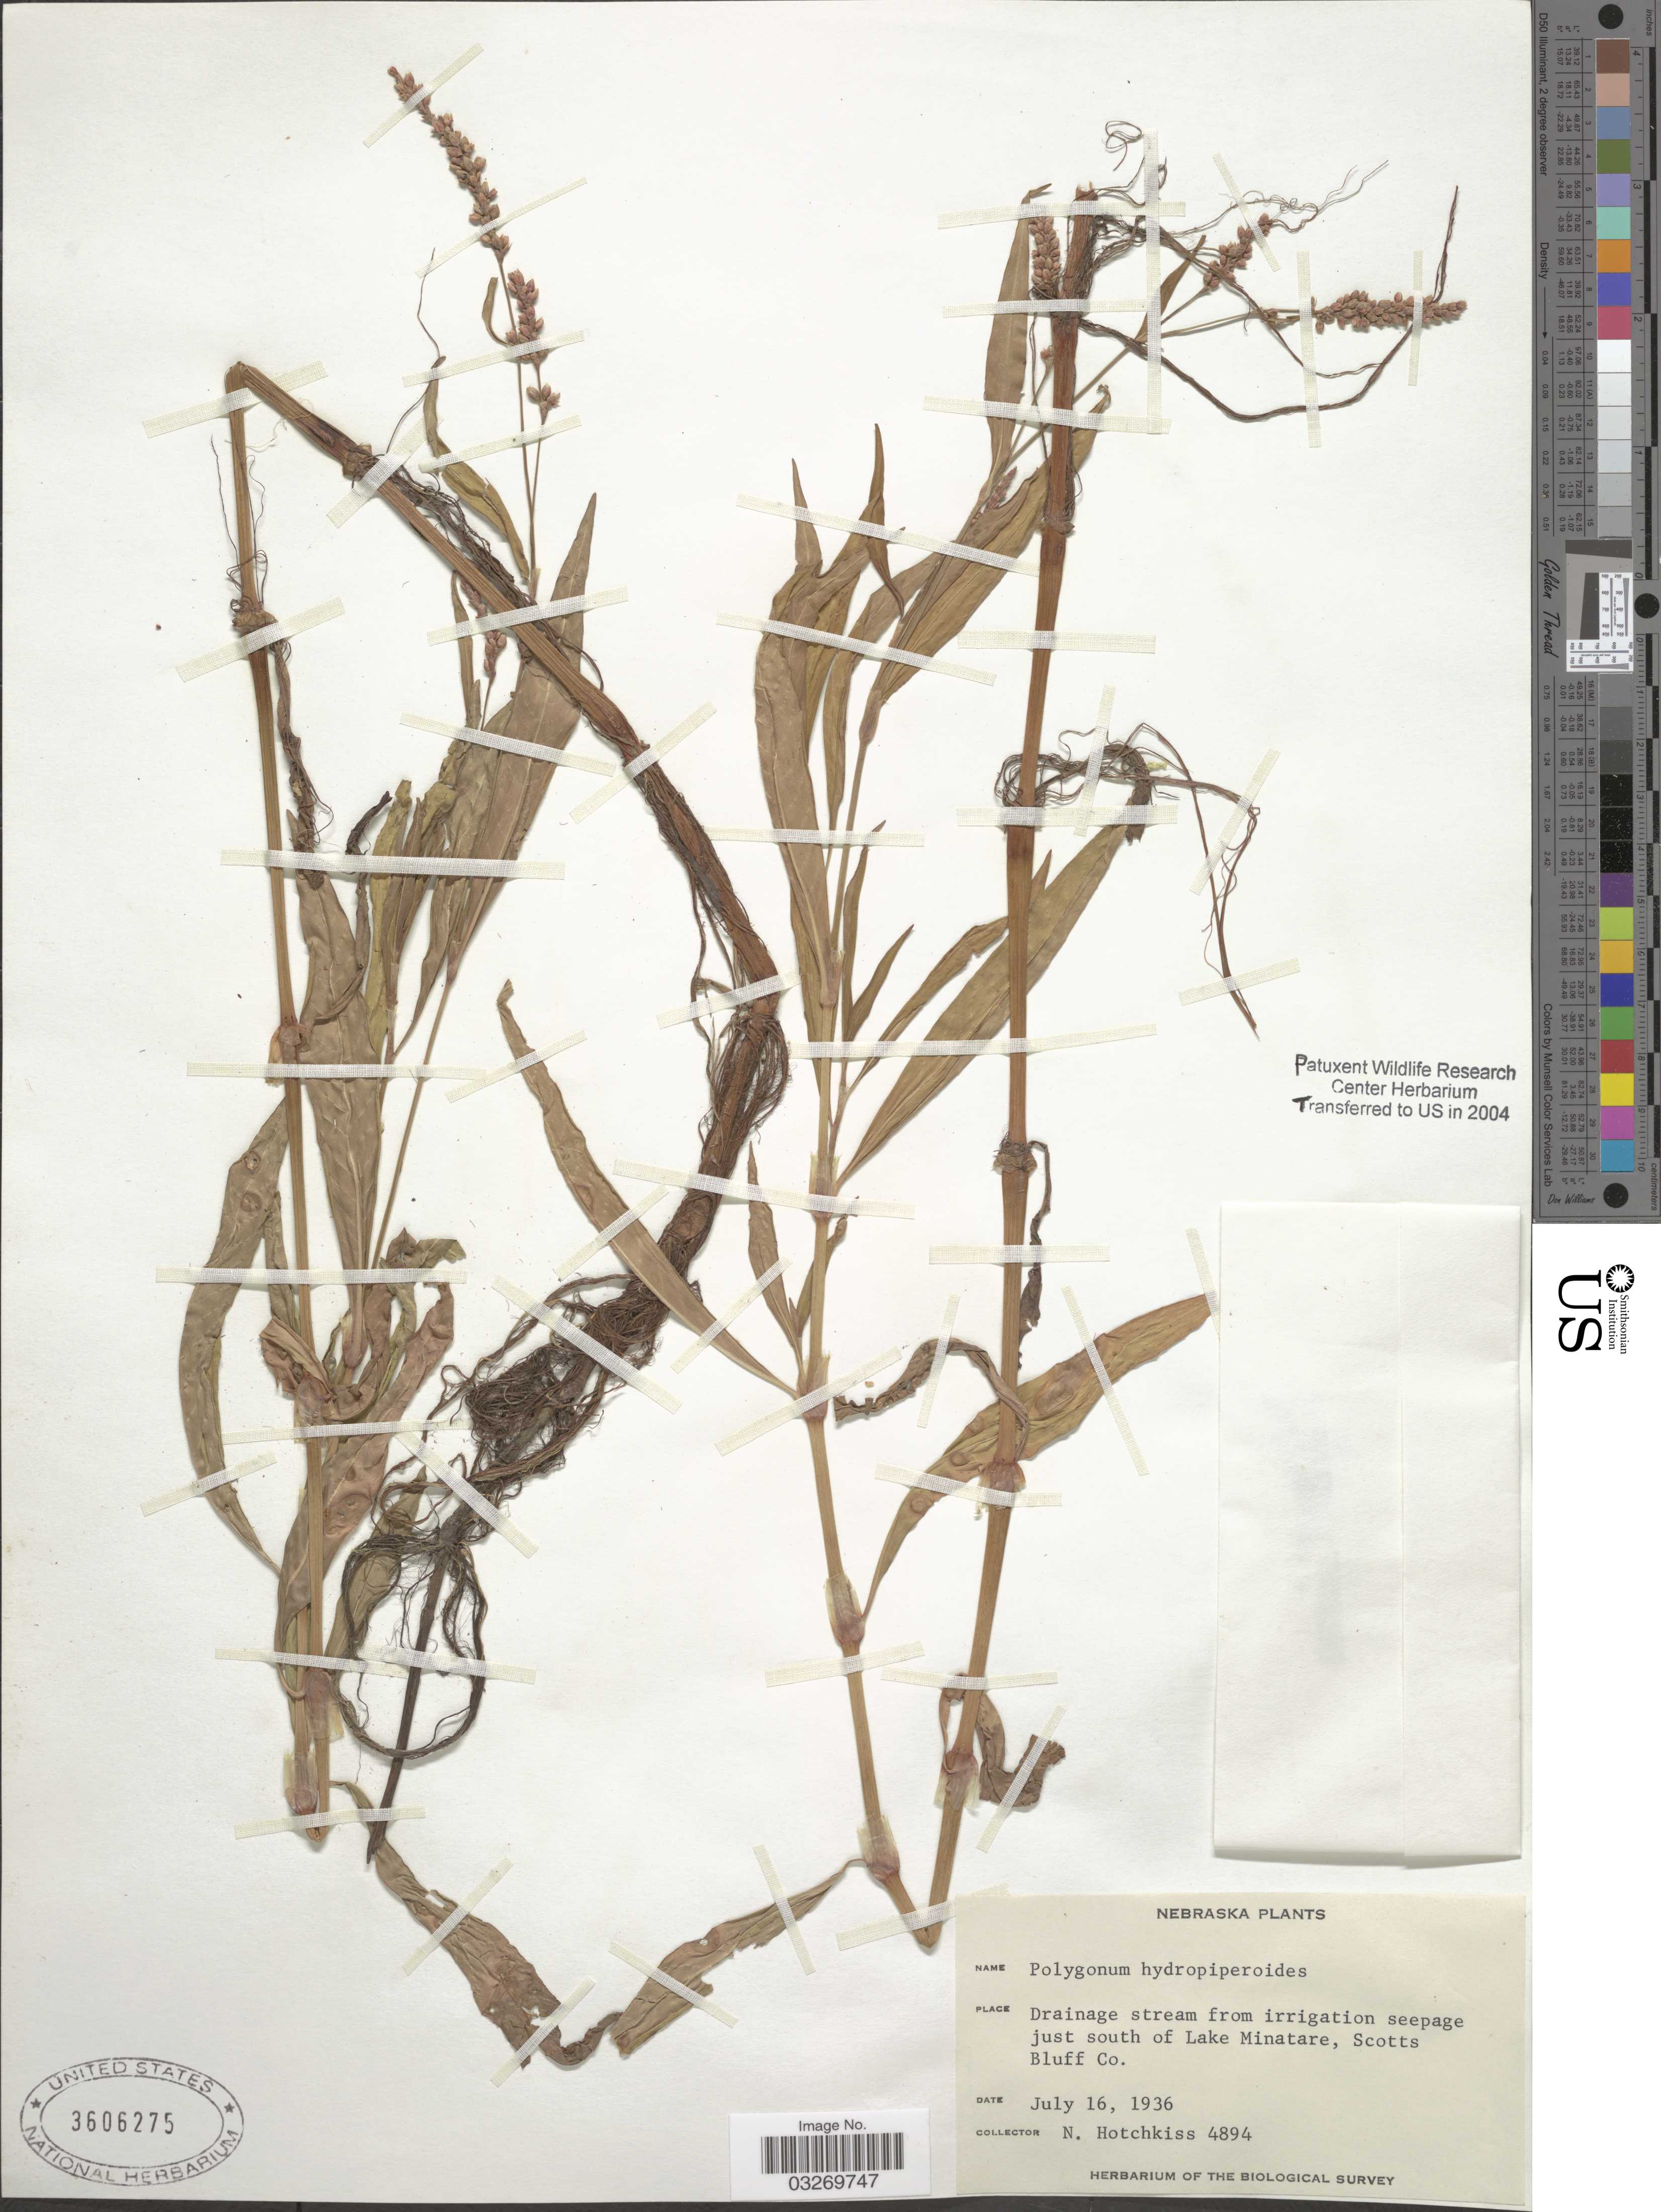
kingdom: Plantae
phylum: Tracheophyta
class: Magnoliopsida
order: Caryophyllales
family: Polygonaceae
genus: Persicaria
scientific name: Persicaria hydropiperoides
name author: (Michx.) Small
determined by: Atha, D. E.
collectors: N. Hotchkiss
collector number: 4894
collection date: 1936-07-16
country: United States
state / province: Nebraska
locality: Drainage stream from irrigation seepage just south of Lake Minatare, Scotts Bluff Co.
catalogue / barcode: US 3606275